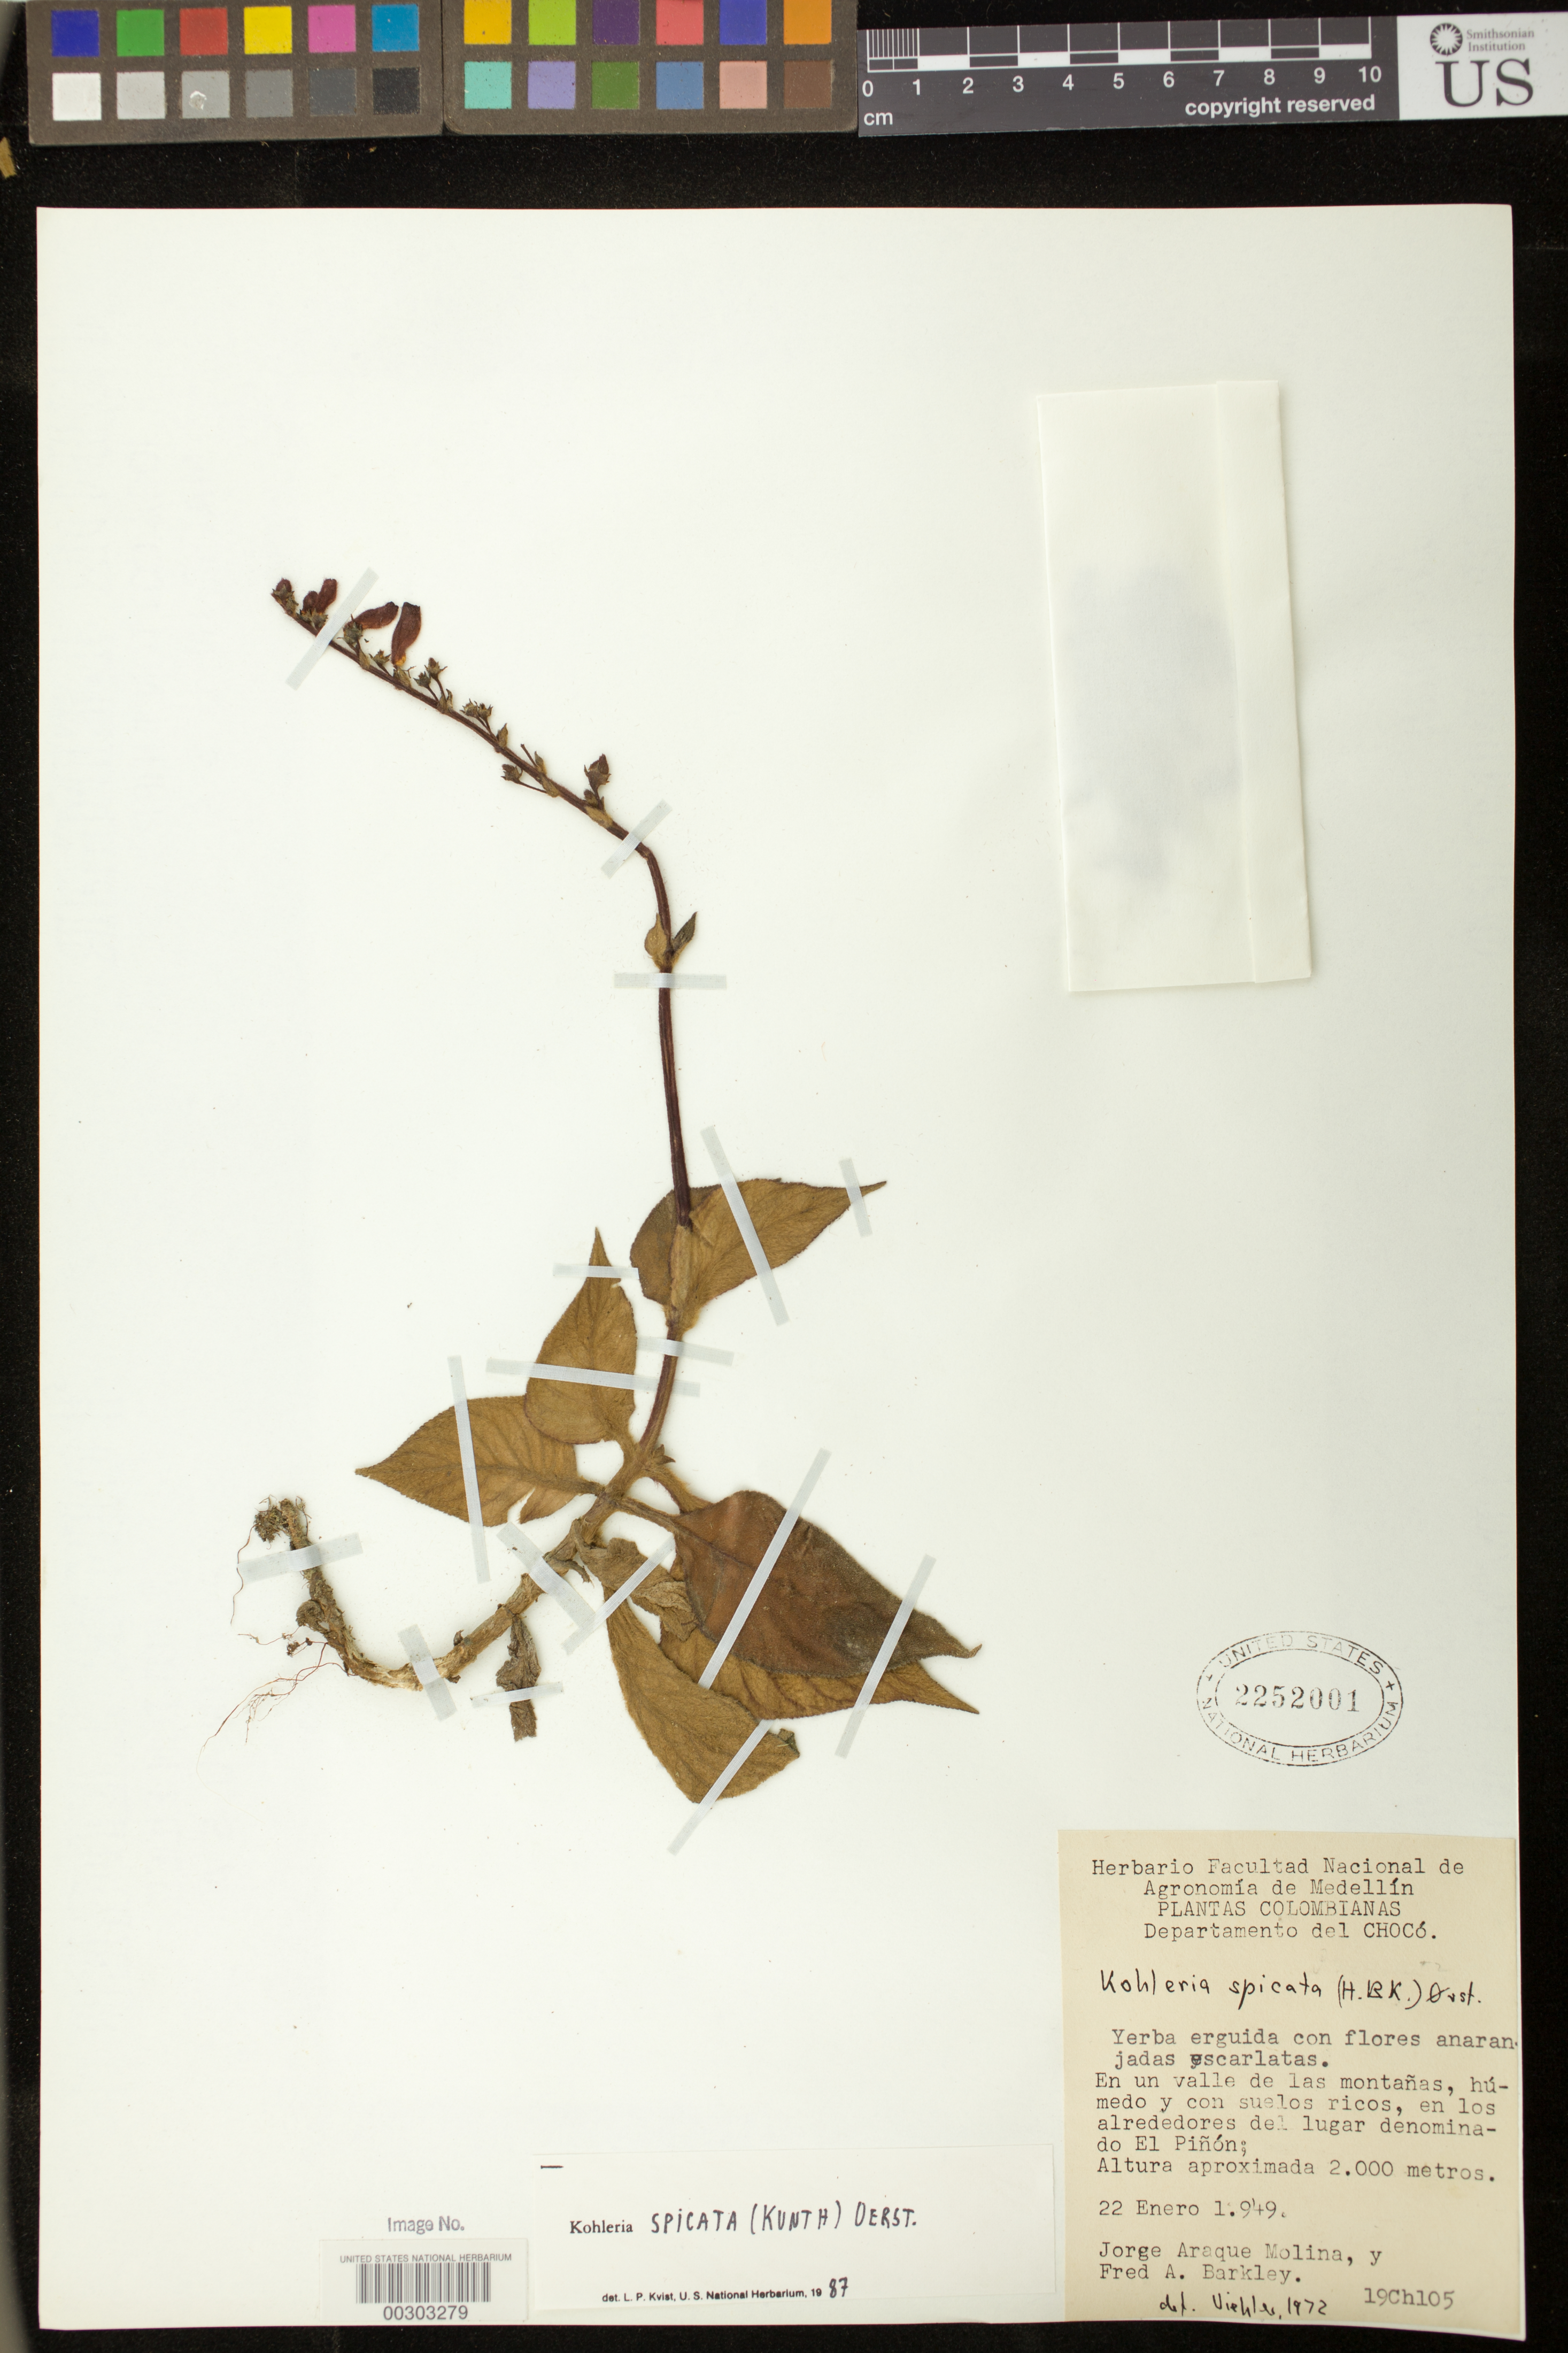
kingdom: Plantae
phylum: Tracheophyta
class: Magnoliopsida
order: Lamiales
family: Gesneriaceae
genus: Kohleria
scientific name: Kohleria spicata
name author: (Kunth) Oerst.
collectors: J. A. Molina & F. A. Barkley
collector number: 19 CH105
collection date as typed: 22 Jan 1949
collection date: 1949-01-22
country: Colombia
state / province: Chocó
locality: In the vicinity of El Pinon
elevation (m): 2000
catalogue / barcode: US 2252001